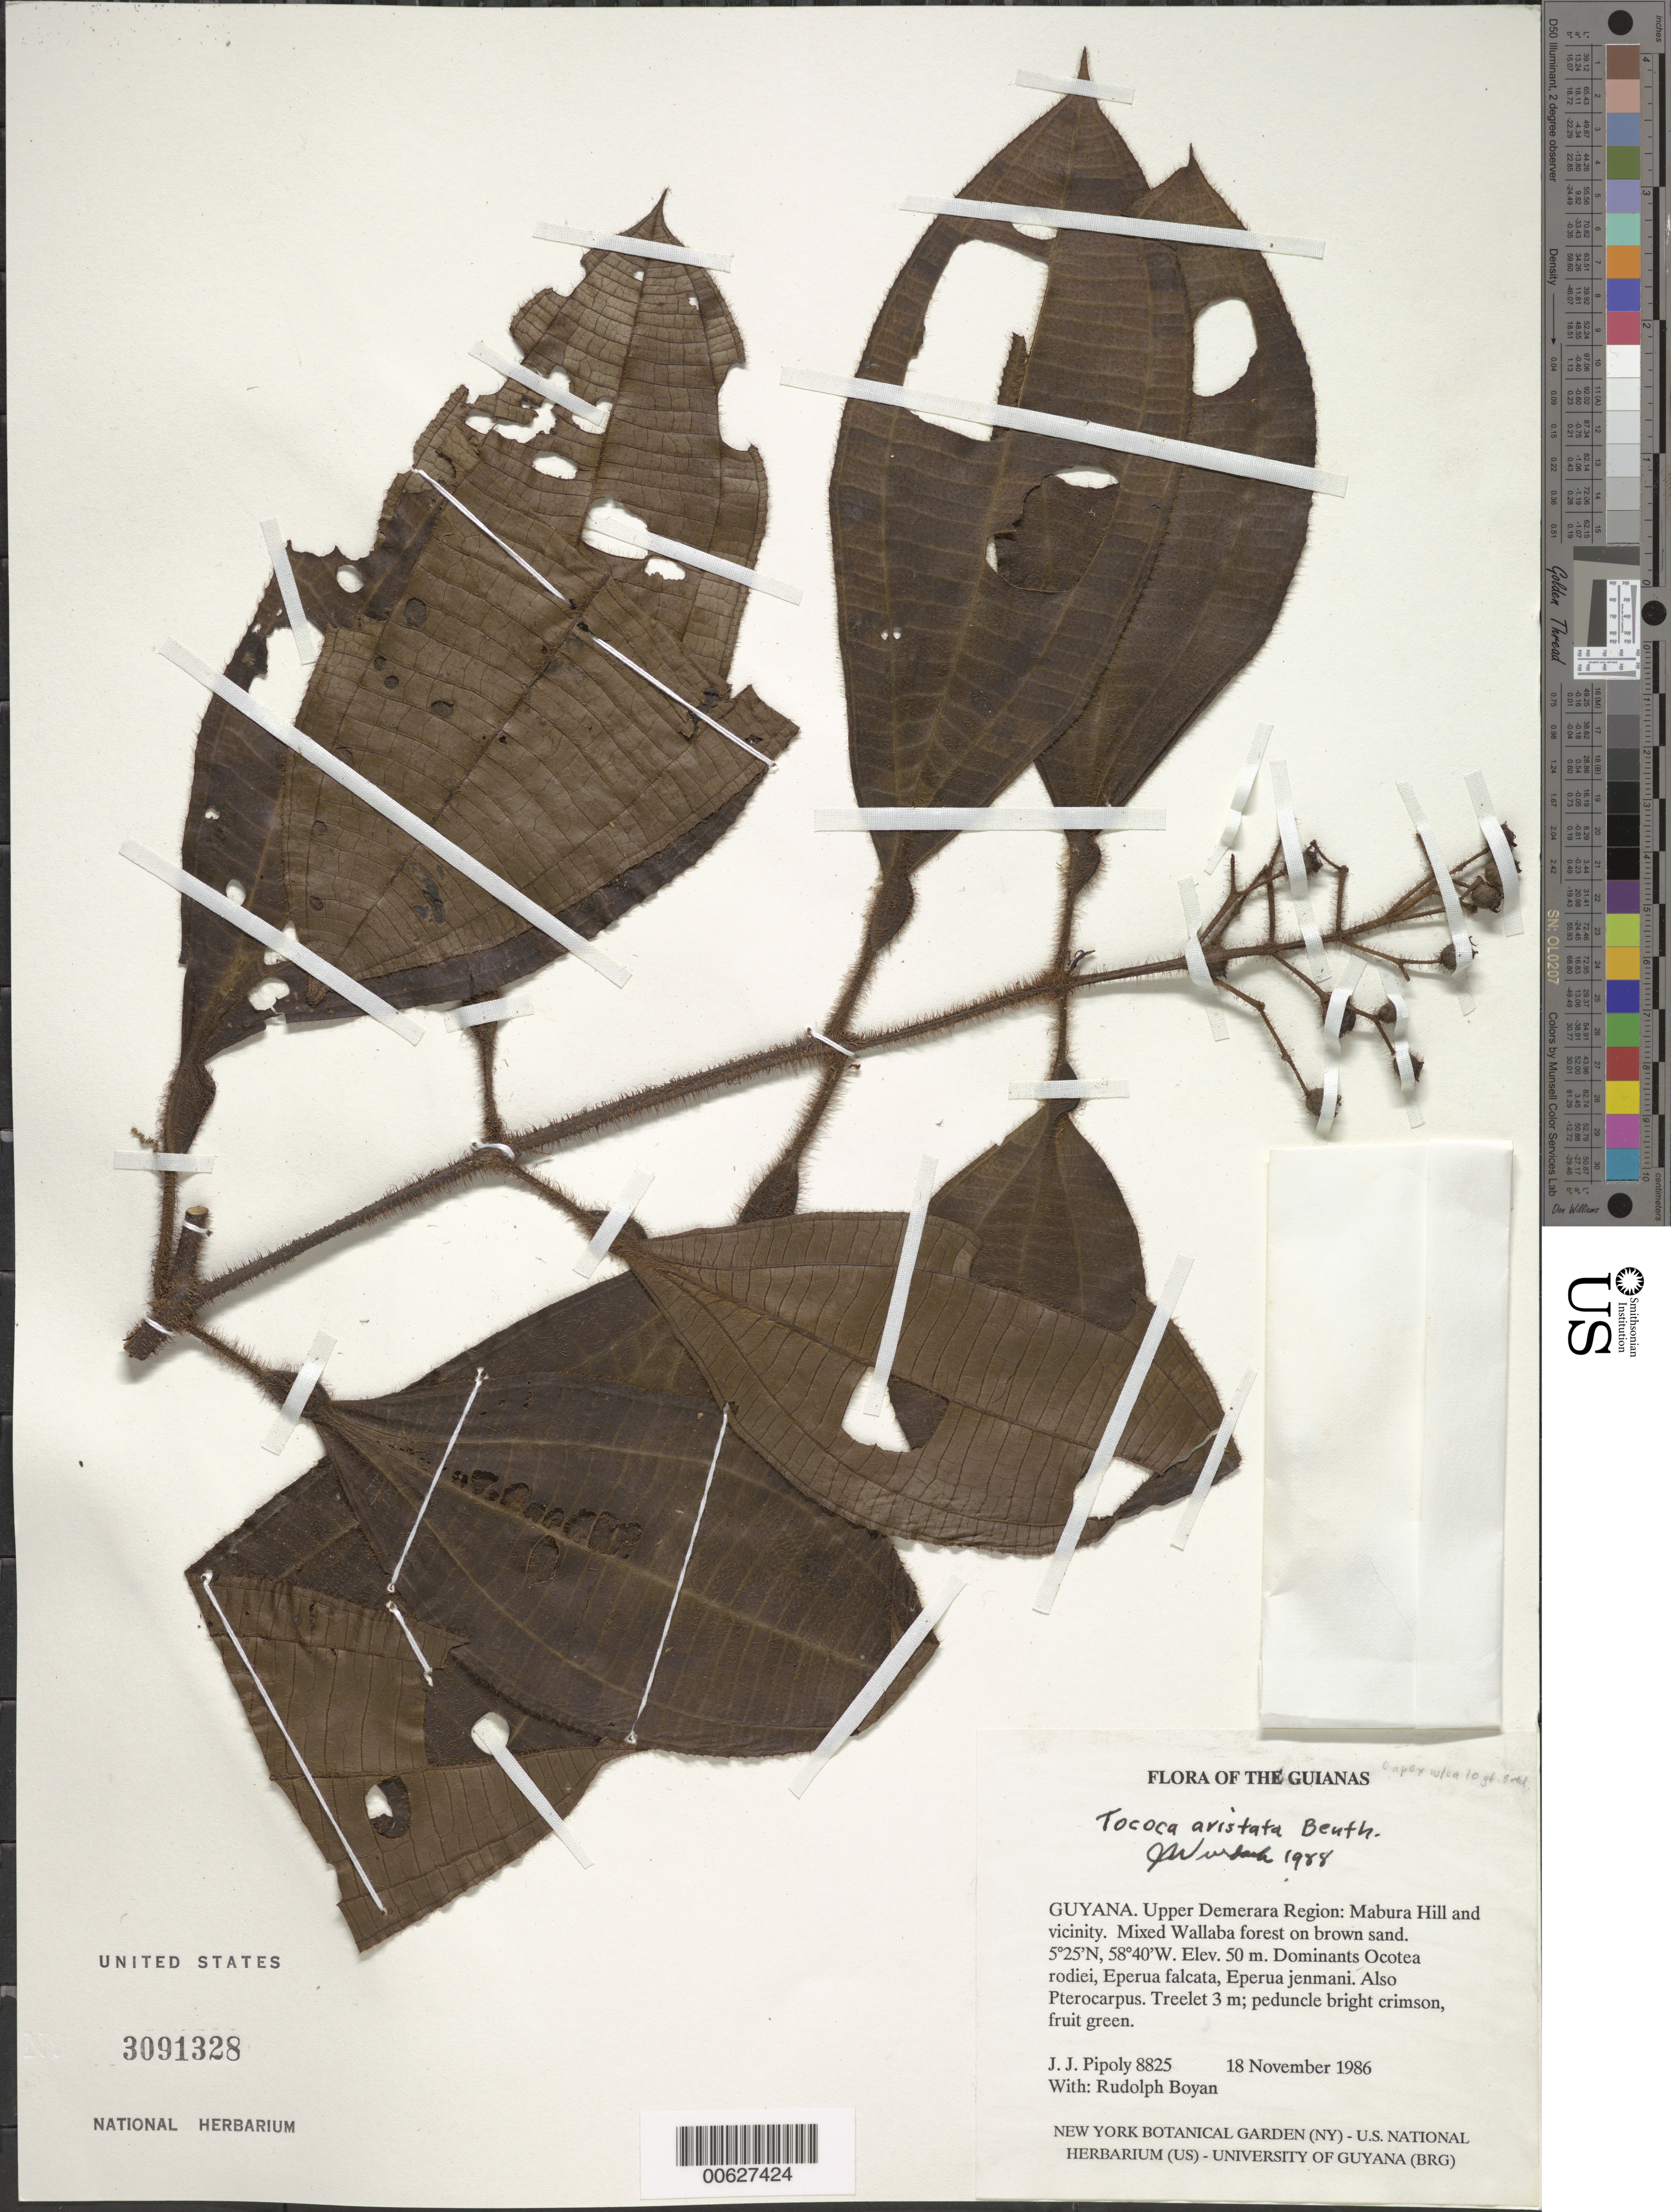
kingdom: Plantae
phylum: Tracheophyta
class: Magnoliopsida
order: Myrtales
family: Melastomataceae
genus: Tococa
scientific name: Tococa aristata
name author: Benth.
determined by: Wurdack, John J., (US), US (UNITED STATES)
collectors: J. J. Pipoly & R. Boyan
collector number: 8825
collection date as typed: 18 November 1986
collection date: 1986-11-18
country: Guyana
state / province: U. Demerara-Berbice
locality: Mabura Hill and vicinity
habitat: Mixed Wallaba forest on brown sand. Dominants: Ocotea rodiaei, Eperua falcata, E. jenmanii. Pterocarpus also present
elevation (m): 50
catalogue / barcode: US 3091328